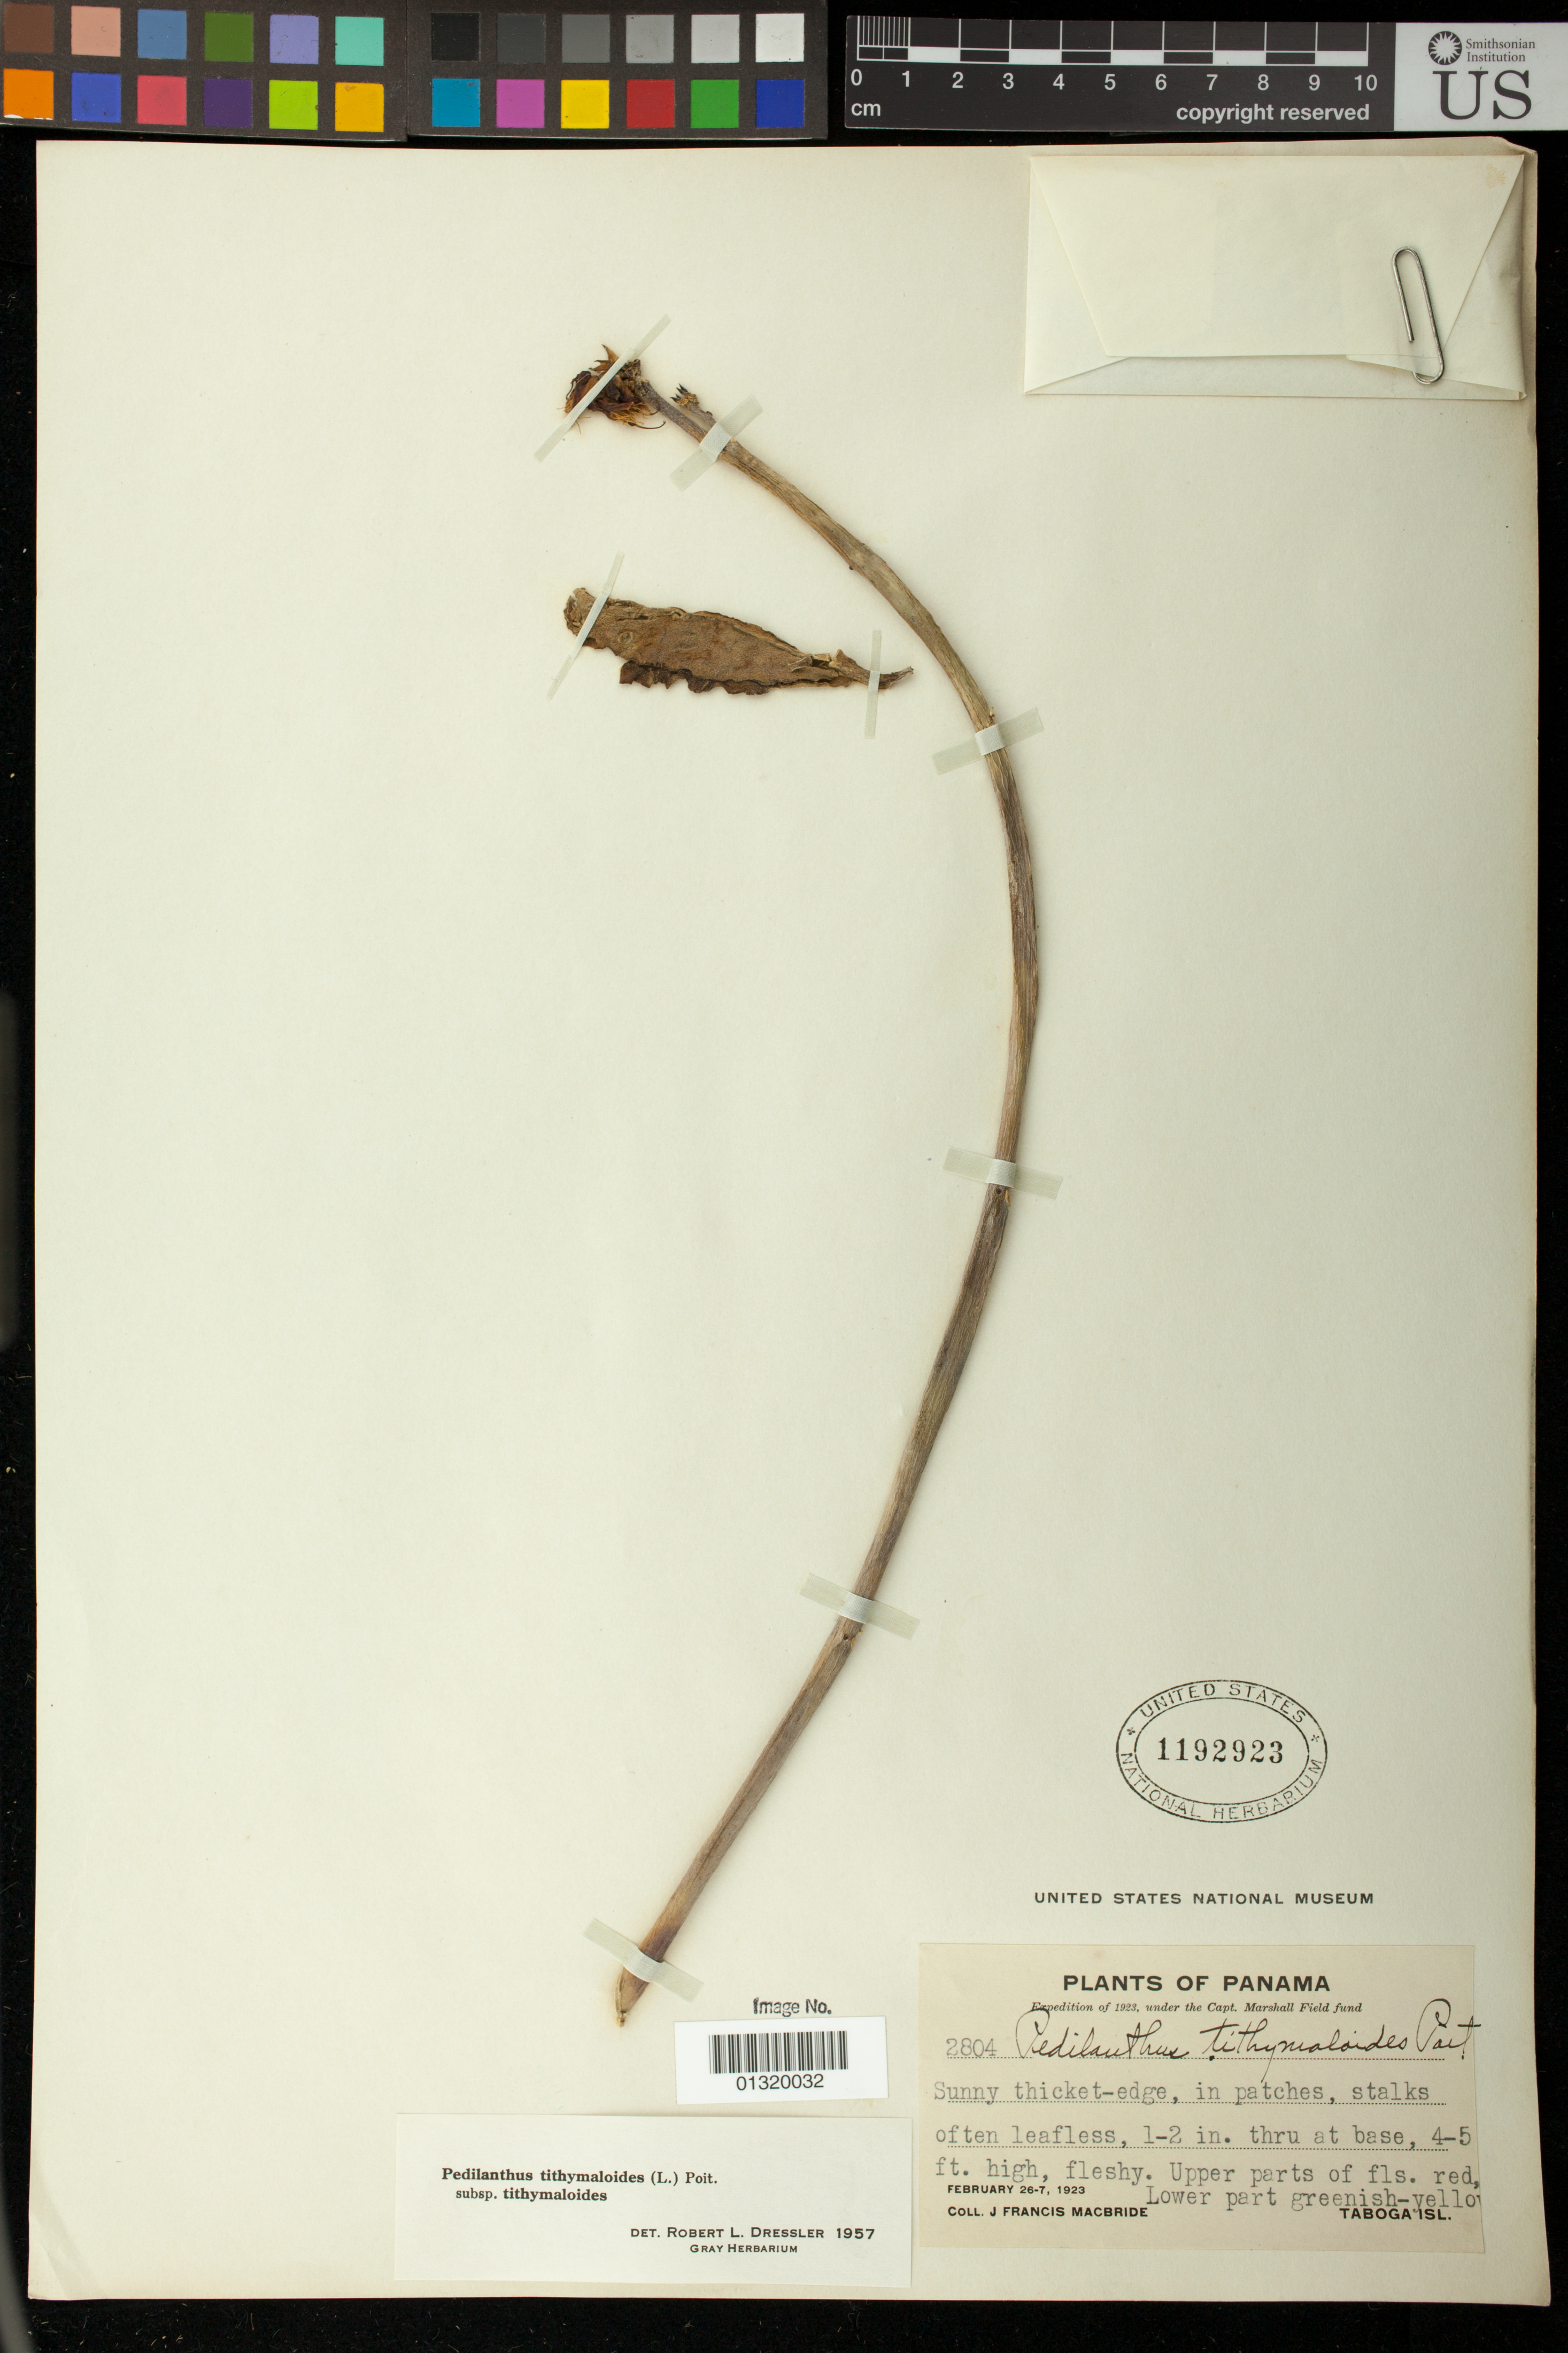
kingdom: Plantae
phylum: Tracheophyta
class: Magnoliopsida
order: Malpighiales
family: Euphorbiaceae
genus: Pedilanthus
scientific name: Pedilanthus tithymaloides subsp. tithymaloides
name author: (L.) Poit.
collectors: J. F. Macbride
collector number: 2804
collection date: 1923-02-26/1923-02-27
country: Panama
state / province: Panamá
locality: Taboga Isl.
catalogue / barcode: US 1192923